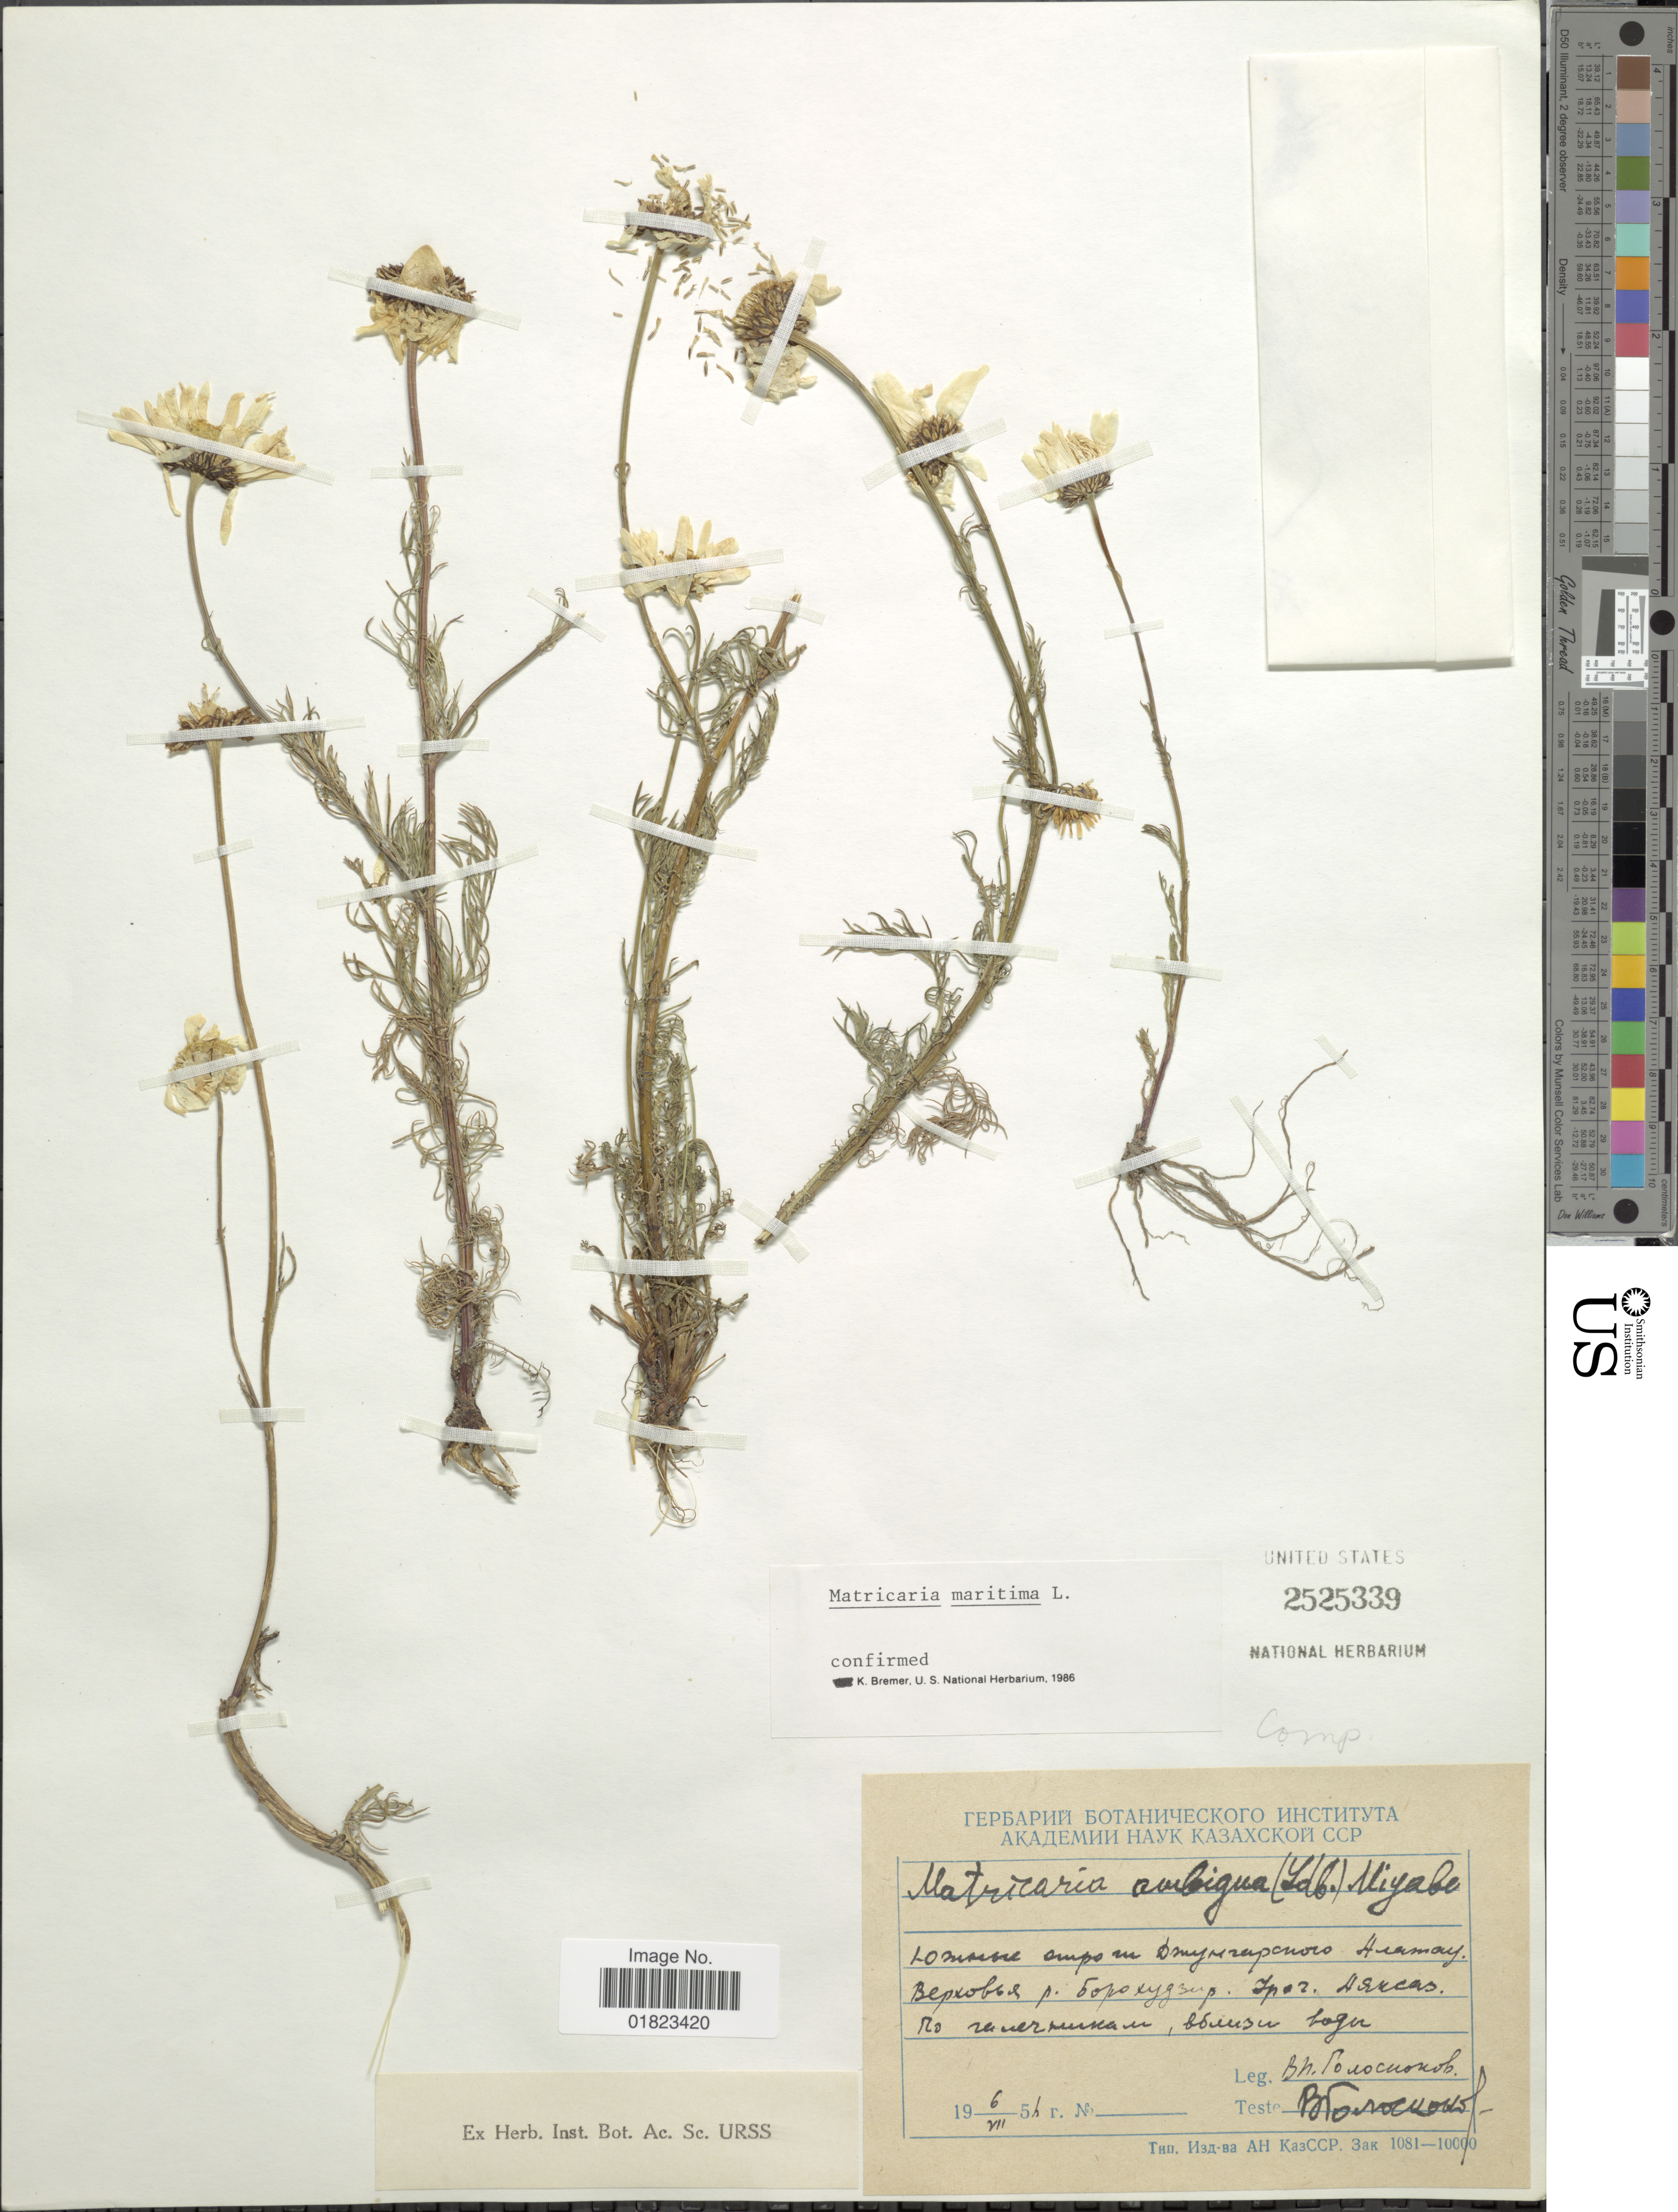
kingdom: Plantae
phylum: Tracheophyta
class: Magnoliopsida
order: Asterales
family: Asteraceae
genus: Tripleurospermum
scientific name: Tripleurospermum perforatum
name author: (Mérat) Laínz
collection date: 1956-07-06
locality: Lom[illegible text] [illegible text] Dmy[illegible text] Hiamay, [interpreted].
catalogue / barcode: US 2525339